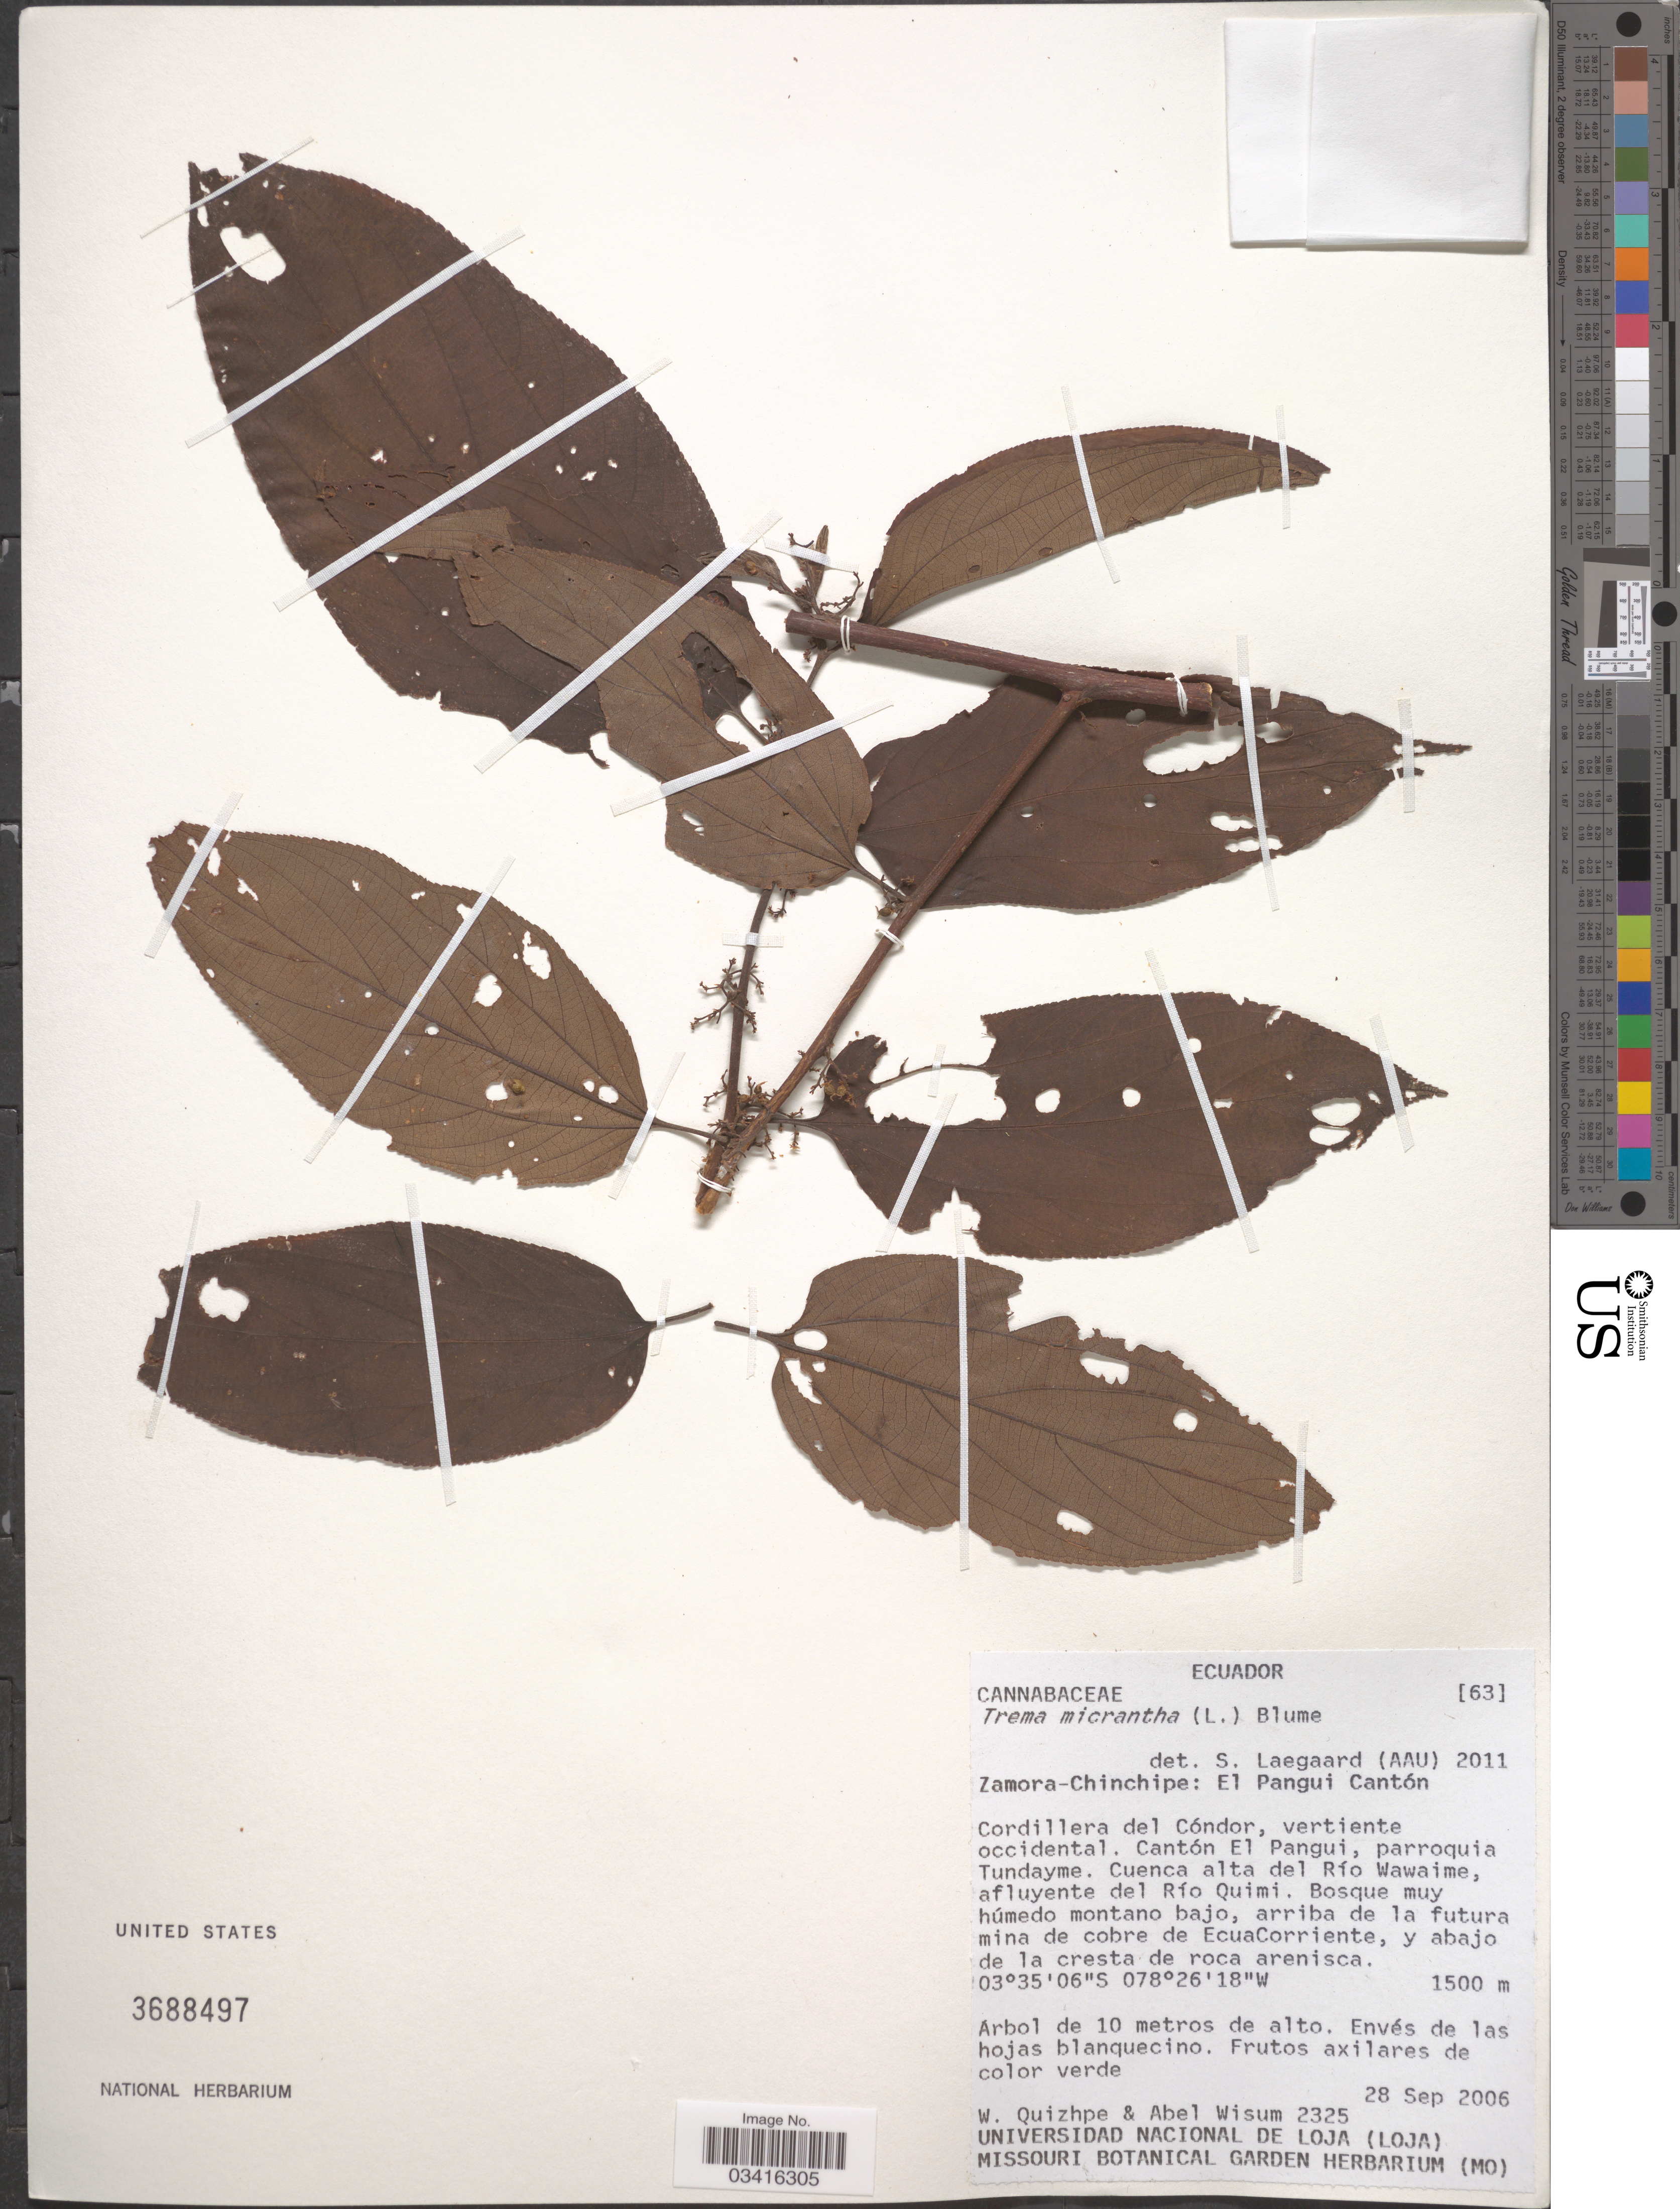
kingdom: Plantae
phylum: Tracheophyta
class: Magnoliopsida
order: Rosales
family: Cannabaceae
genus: Trema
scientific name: Trema micranthum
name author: (L.) Blume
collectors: W. Quizhpe & A. Wisum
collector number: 2325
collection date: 2006-09-28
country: Ecuador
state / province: Zamora-Chinchipe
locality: El Pangui Cantón. Cordillera del Cóndor, vertiente occidental. Cantón El Pangui, parroquia Tundayme. Cuenca alta del Río Wawaime, afluyente del Río Quimi.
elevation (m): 1500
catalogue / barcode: US 3688497